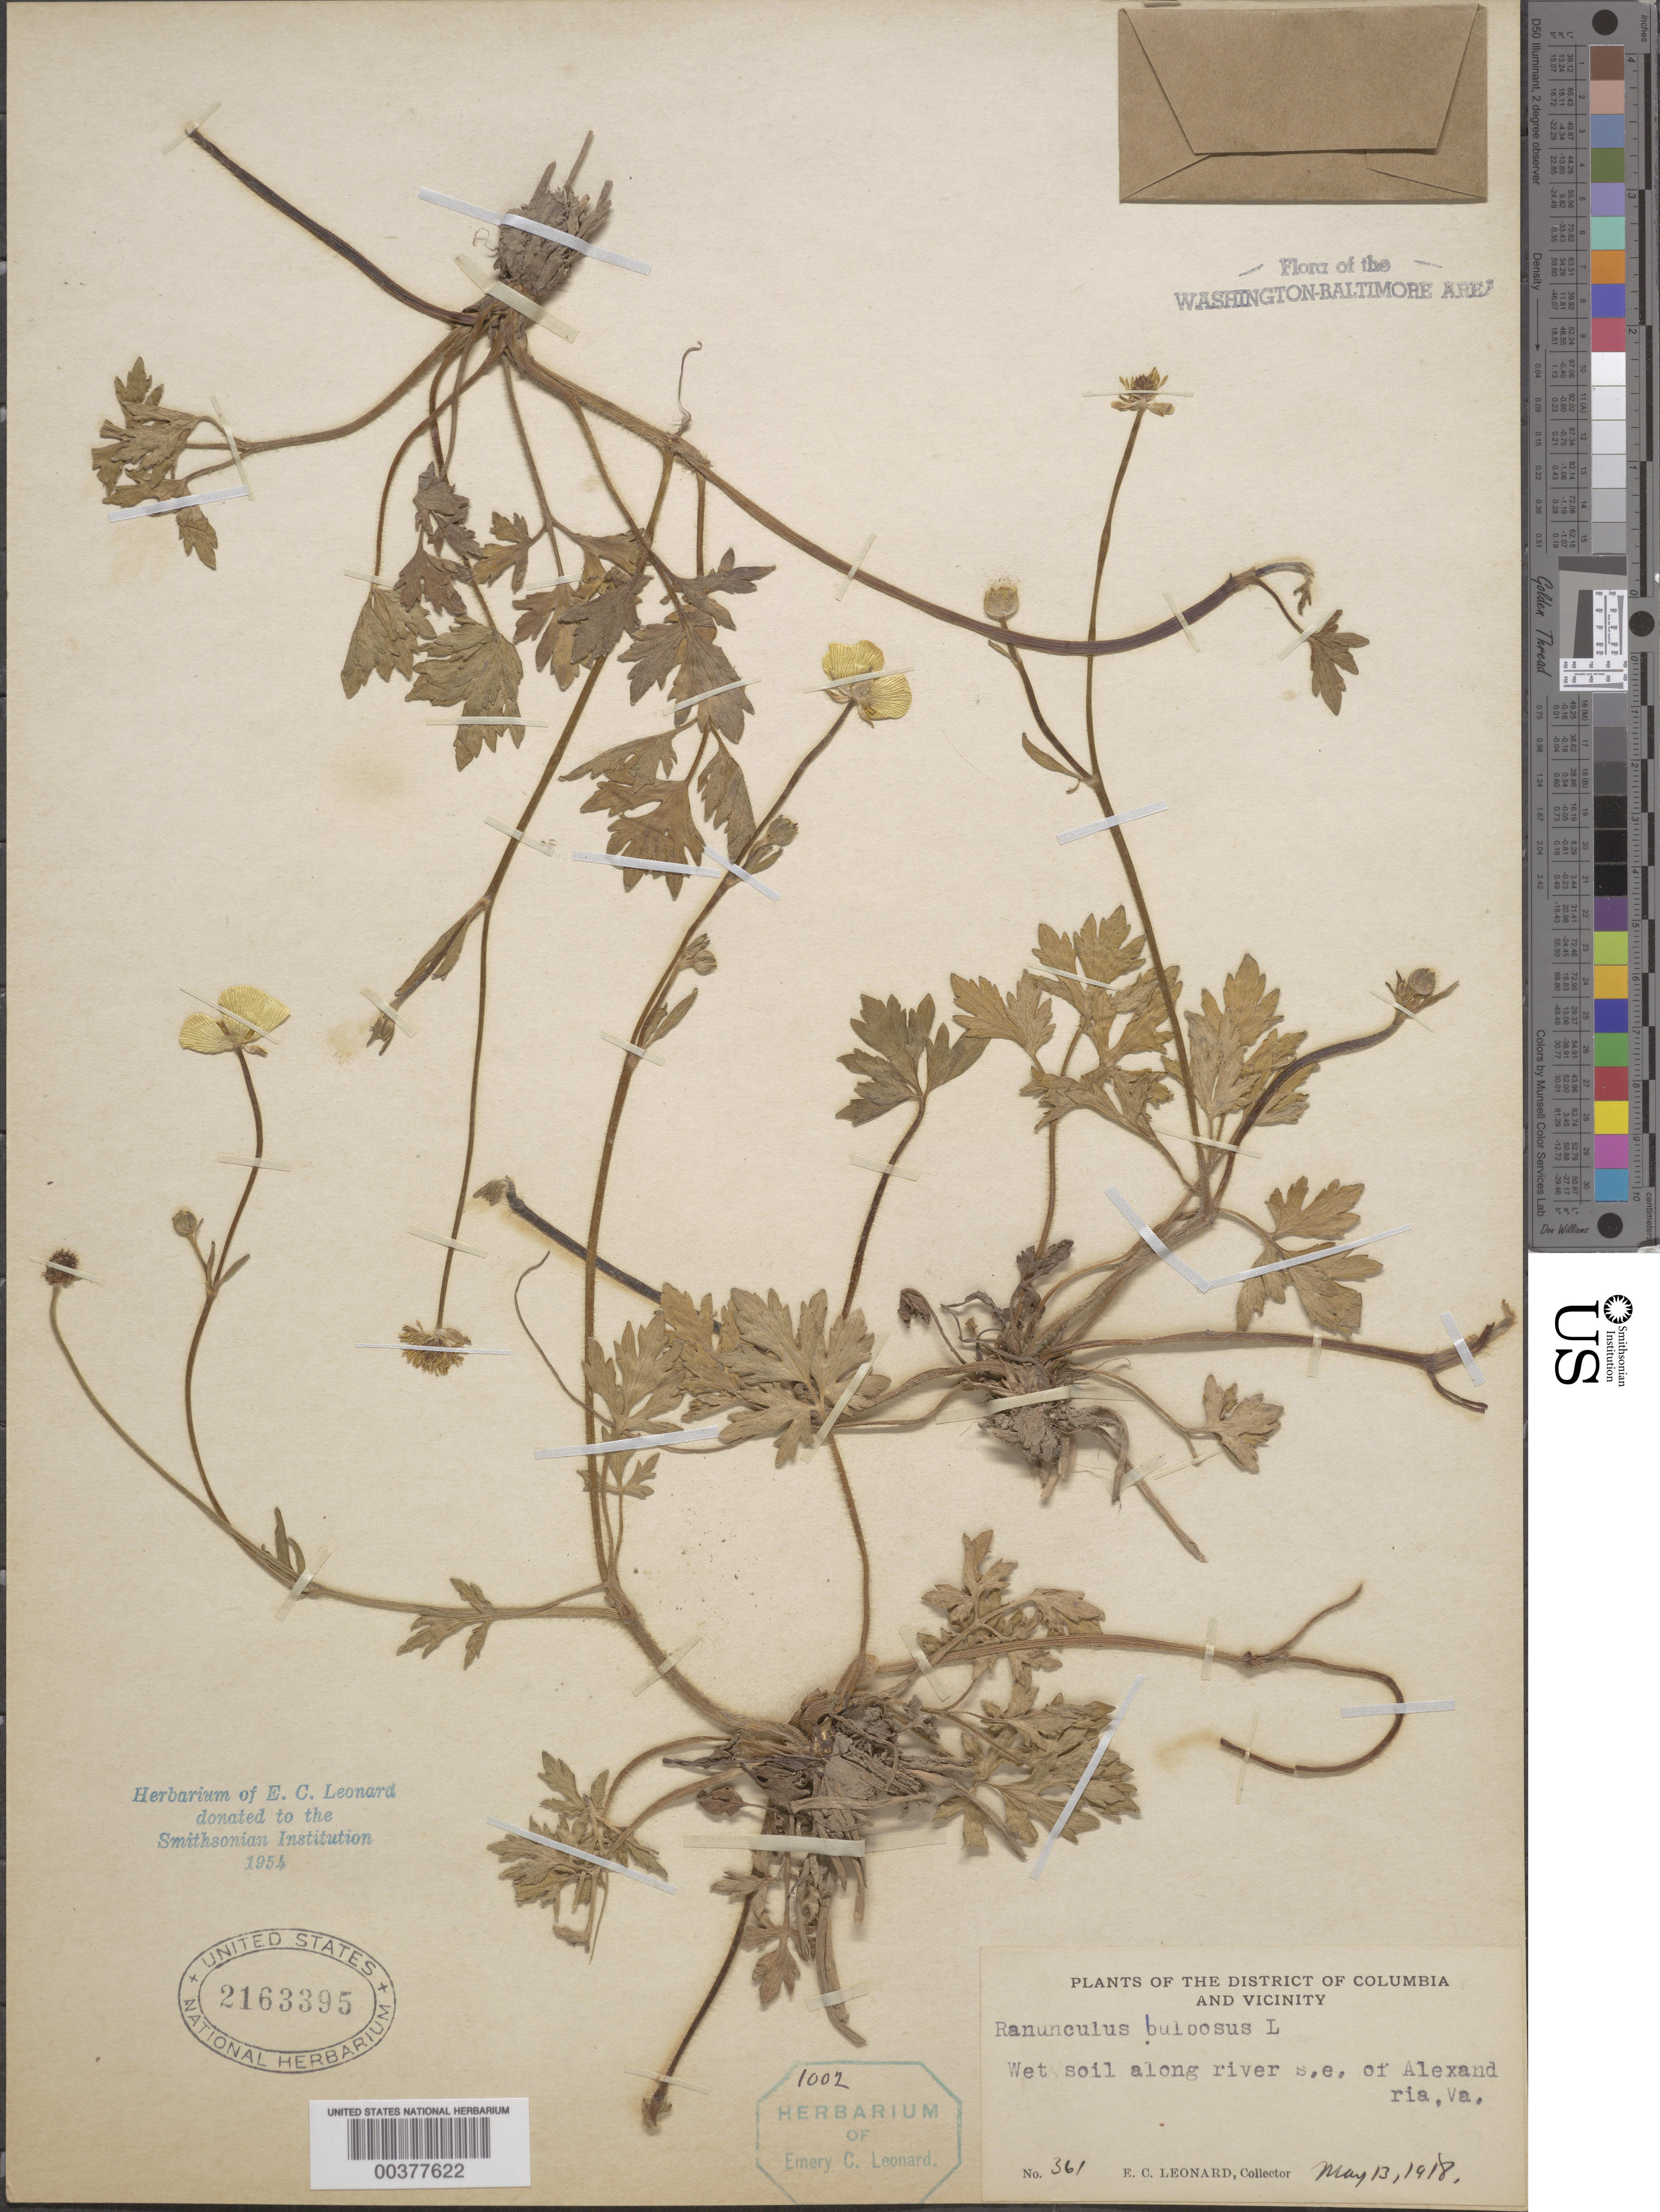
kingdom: Plantae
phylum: Tracheophyta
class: Magnoliopsida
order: Ranunculales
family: Ranunculaceae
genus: Ranunculus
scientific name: Ranunculus bulbosus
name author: L.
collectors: E. C. Leonard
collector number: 361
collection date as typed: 13 May 1918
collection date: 1918-05-13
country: United States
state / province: Virginia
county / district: Fairfax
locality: Southeast of Alexandria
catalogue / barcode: US 2163395